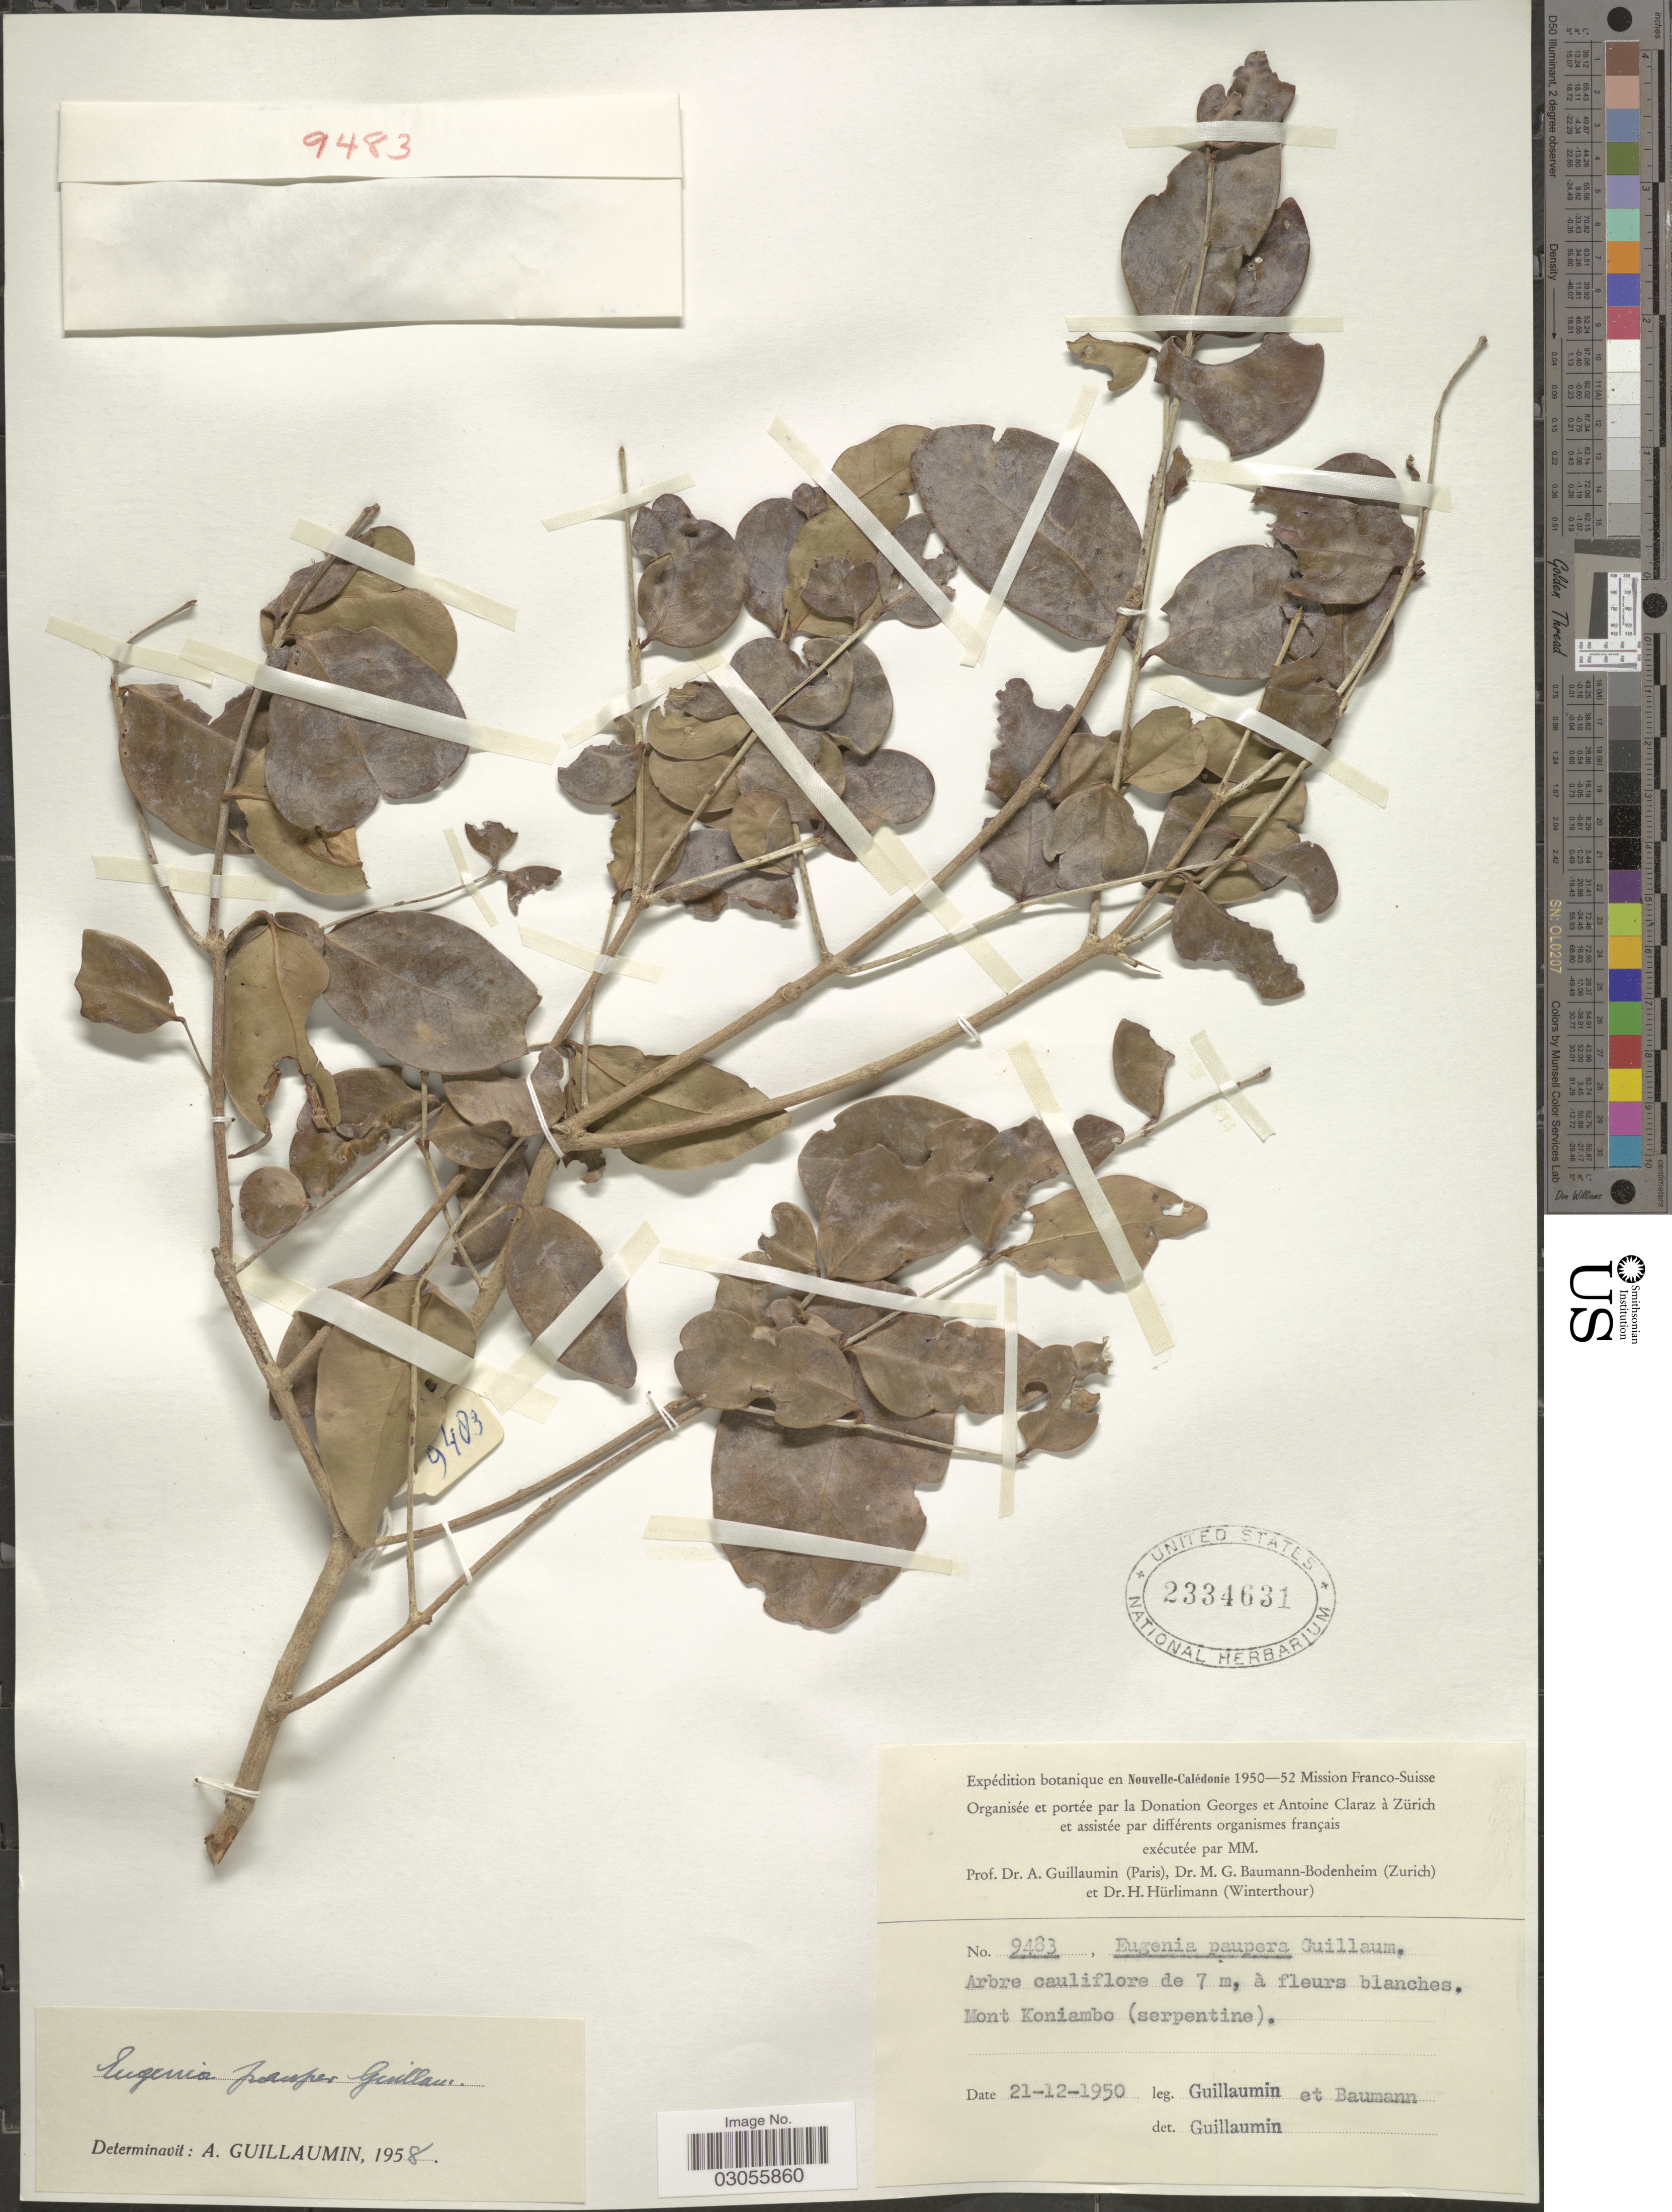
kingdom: Plantae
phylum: Tracheophyta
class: Magnoliopsida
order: Myrtales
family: Myrtaceae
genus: Eugenia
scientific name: Eugenia uniflora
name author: L.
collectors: A. Guillaumin & -. Baumann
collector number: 9483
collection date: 1950-12-21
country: New Caledonia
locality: En Nouvelle-Calédonie. Mont Koniambo (serpentine).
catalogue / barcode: US 2334631